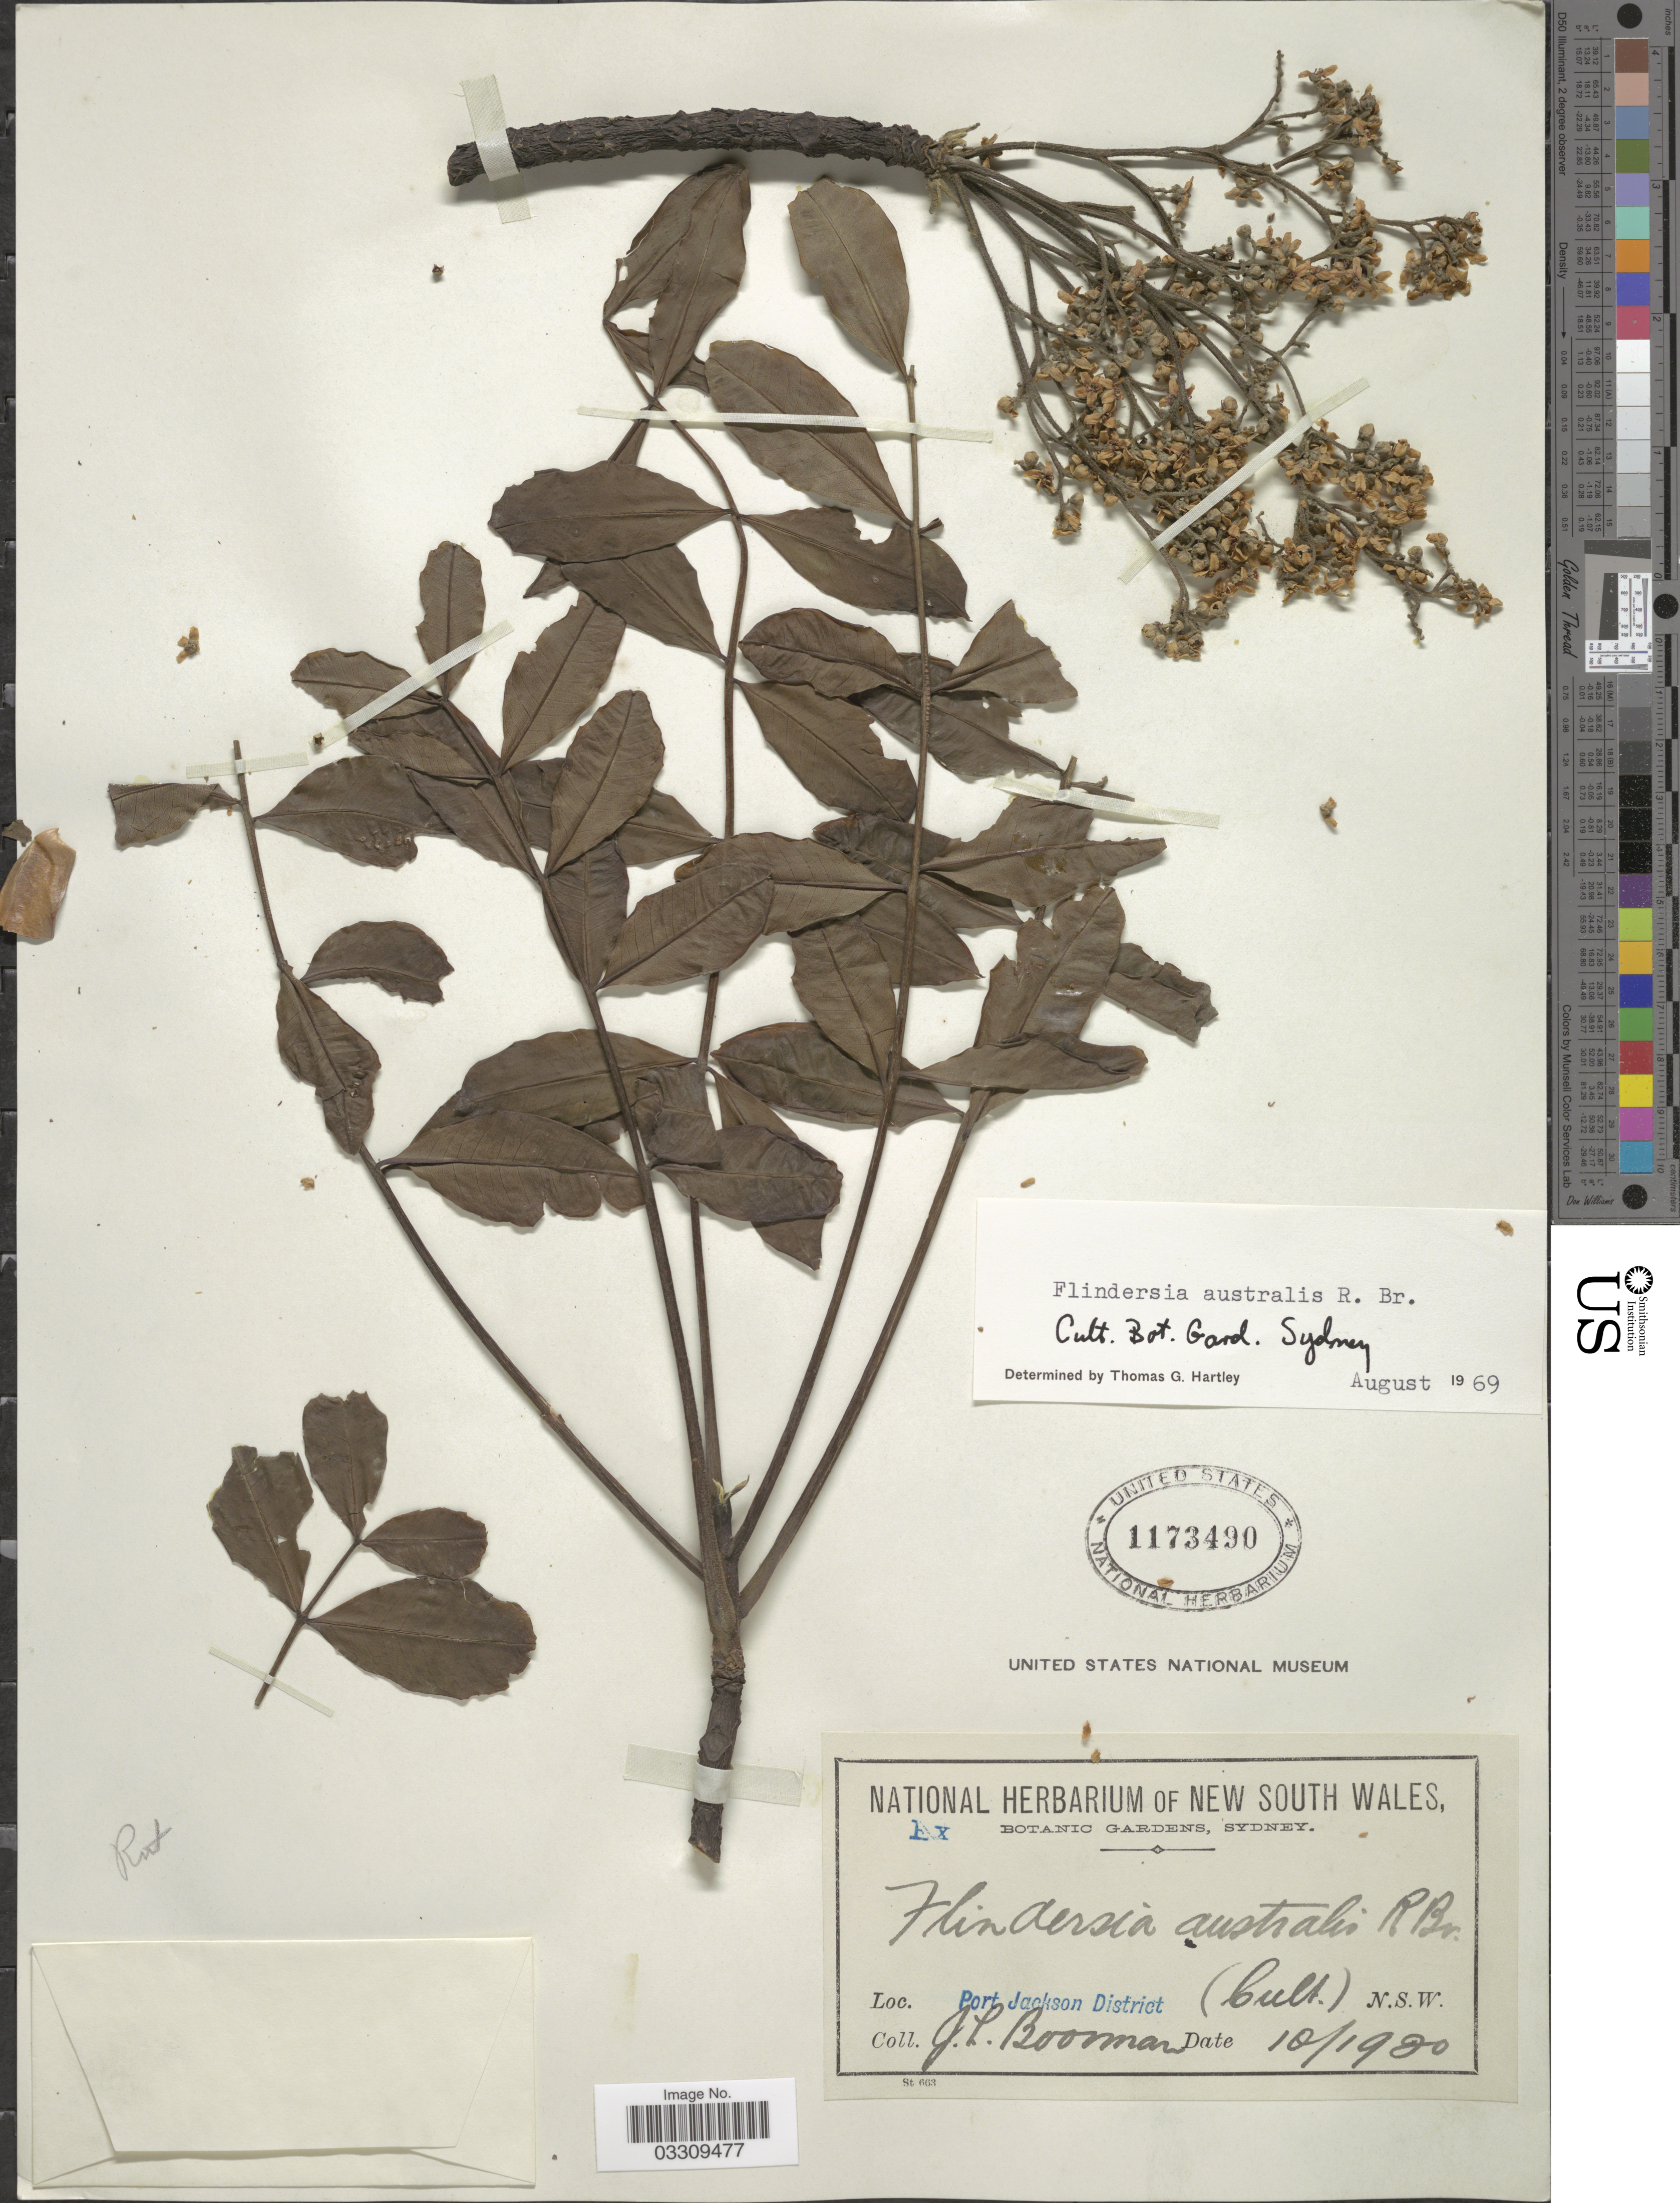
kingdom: Plantae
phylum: Tracheophyta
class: Magnoliopsida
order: Sapindales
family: Rutaceae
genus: Flindersia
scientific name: Flindersia australis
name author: R. Br.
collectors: J. Boorman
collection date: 1980-10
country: Australia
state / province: New South Wales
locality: Port Jackson District.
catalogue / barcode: US 1173490